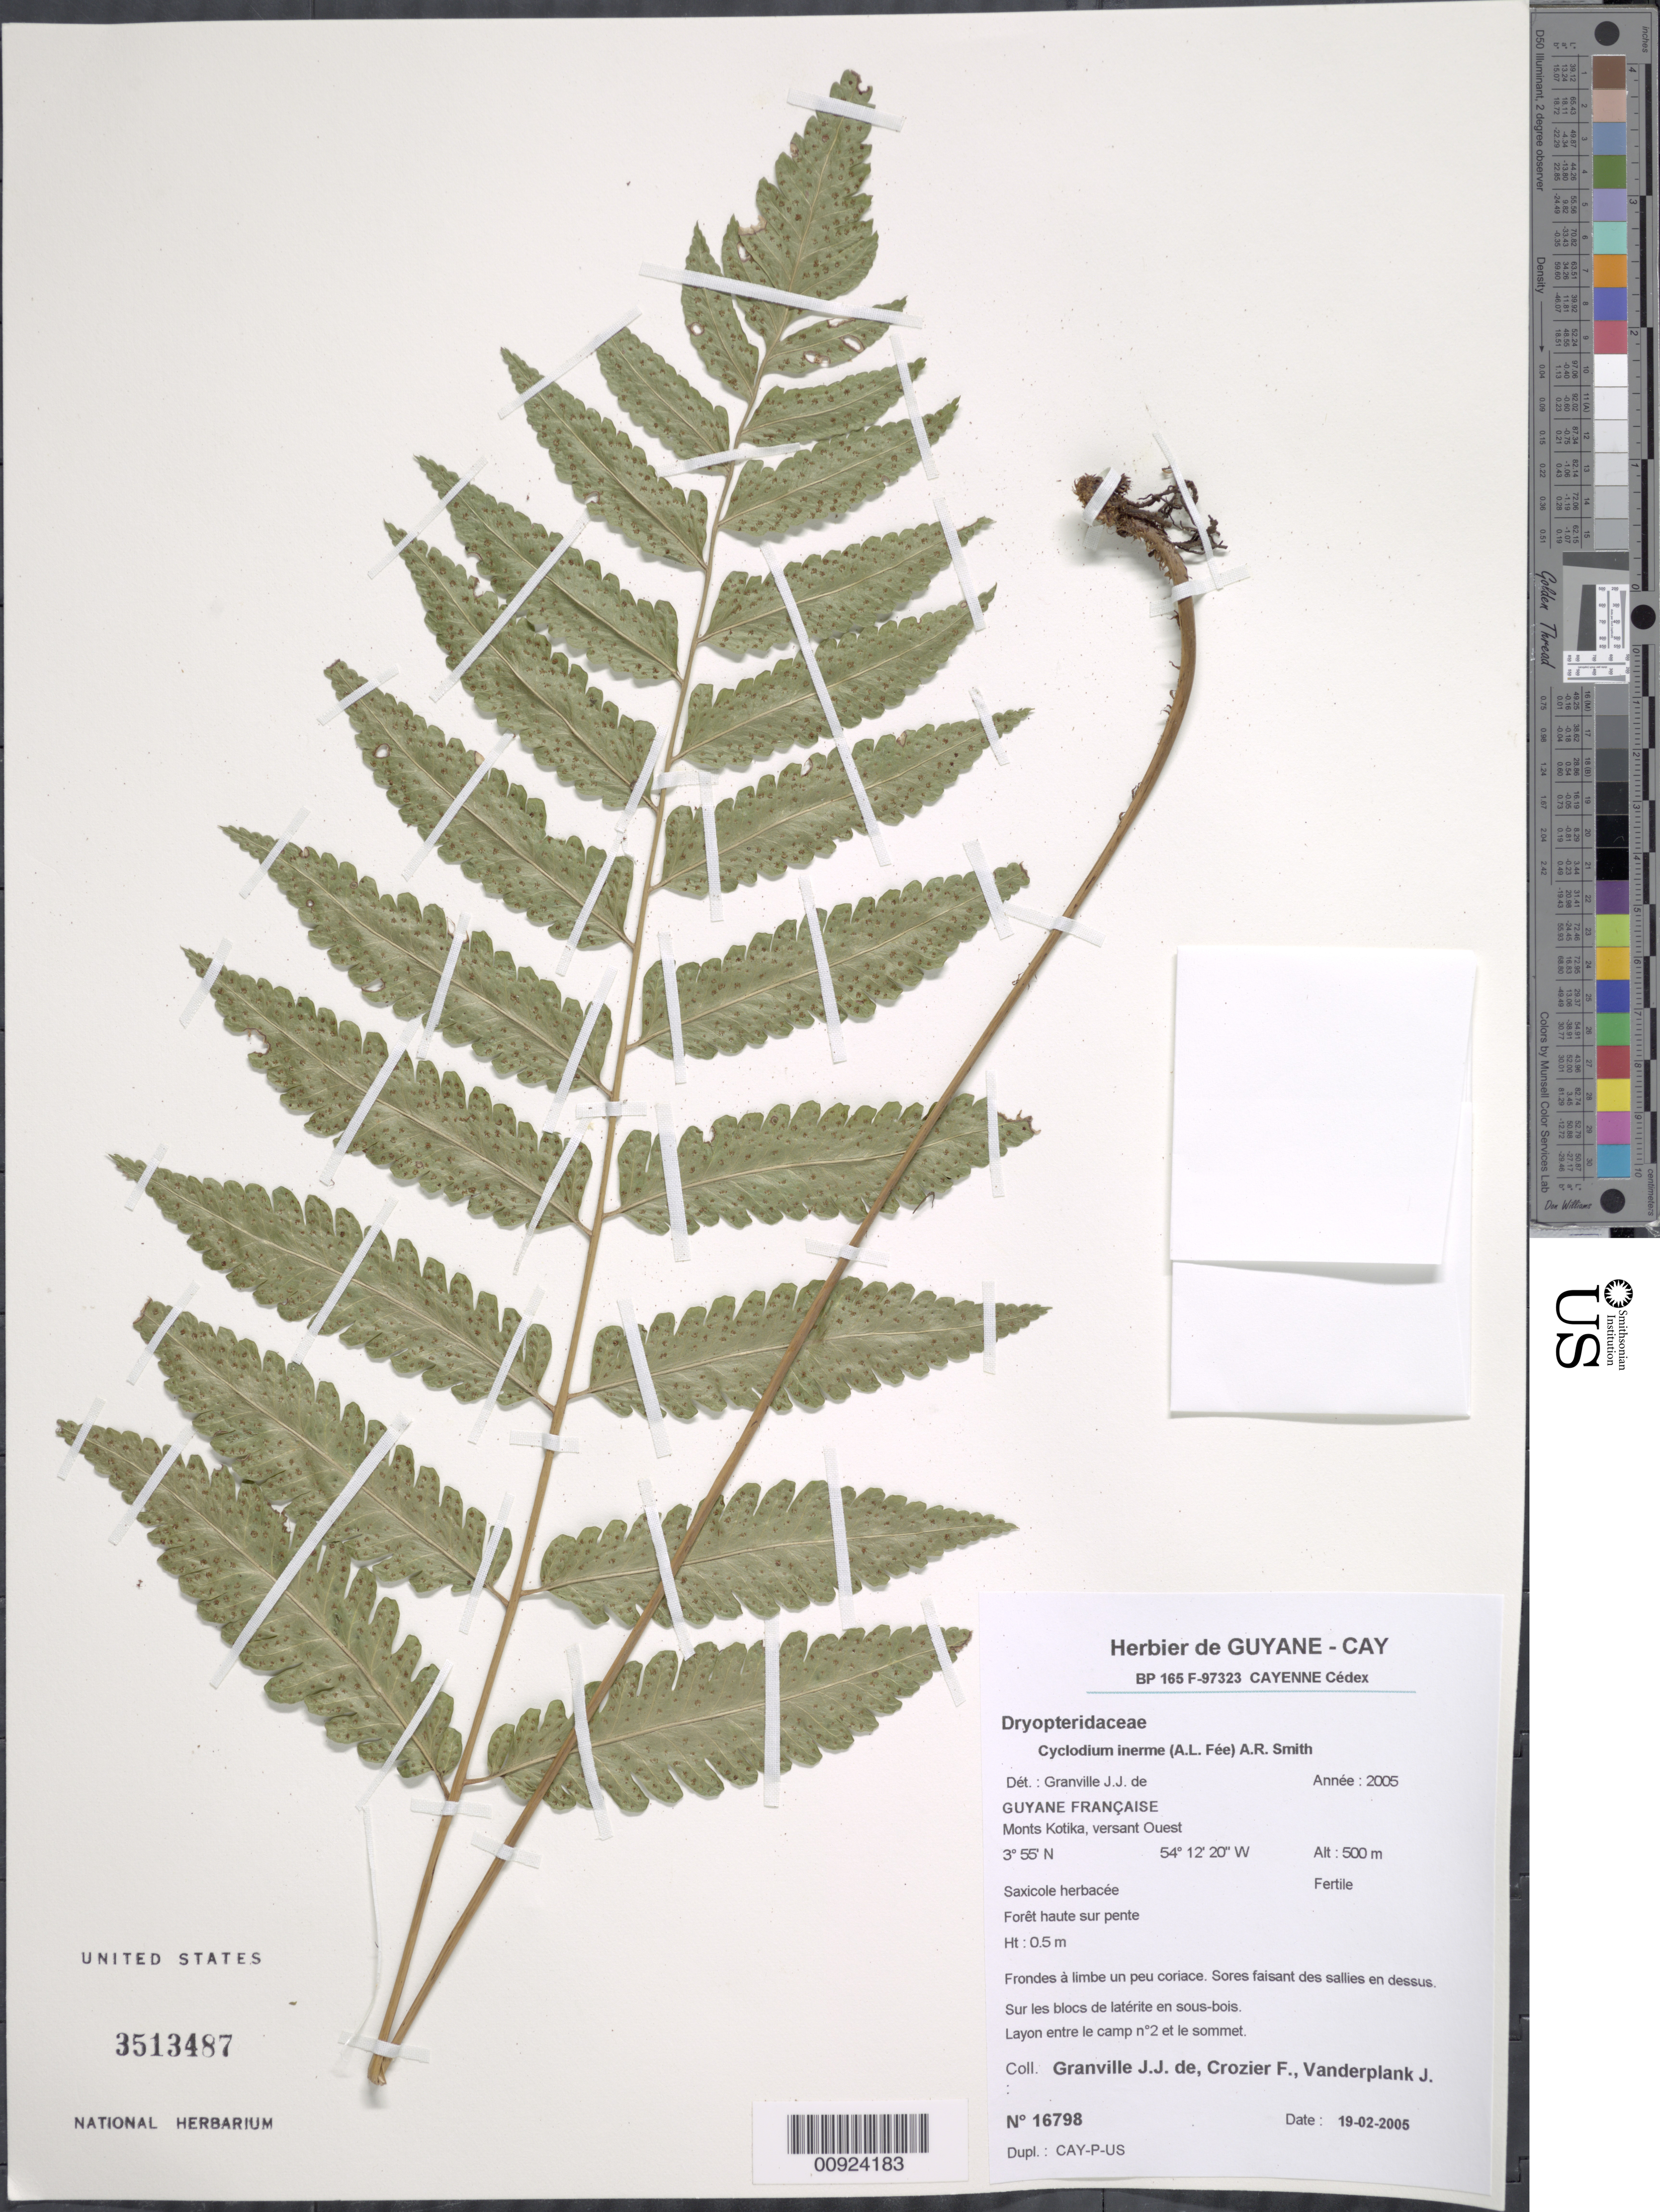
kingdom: Plantae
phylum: Tracheophyta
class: Polypodiopsida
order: Polypodiales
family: Dryopteridaceae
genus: Cyclodium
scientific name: Cyclodium inerme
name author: (Fée) A.R. Sm.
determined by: Granville, J. J. de, (CAY), Institut de Recherche pour le Developpement (IRD) (FRENCH GUIANA)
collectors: J.-J. de Granville, F. Crozier & J. Vanderplank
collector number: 16798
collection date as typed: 19-Feb-05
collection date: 2005-02-19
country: French Guiana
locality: Monts Kotika, versant Ouest; layon entre le camp nº2 et le sommet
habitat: Foret haute sur pente, sur les blocs de laterite en sous-bois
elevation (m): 500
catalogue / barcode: US 3513487